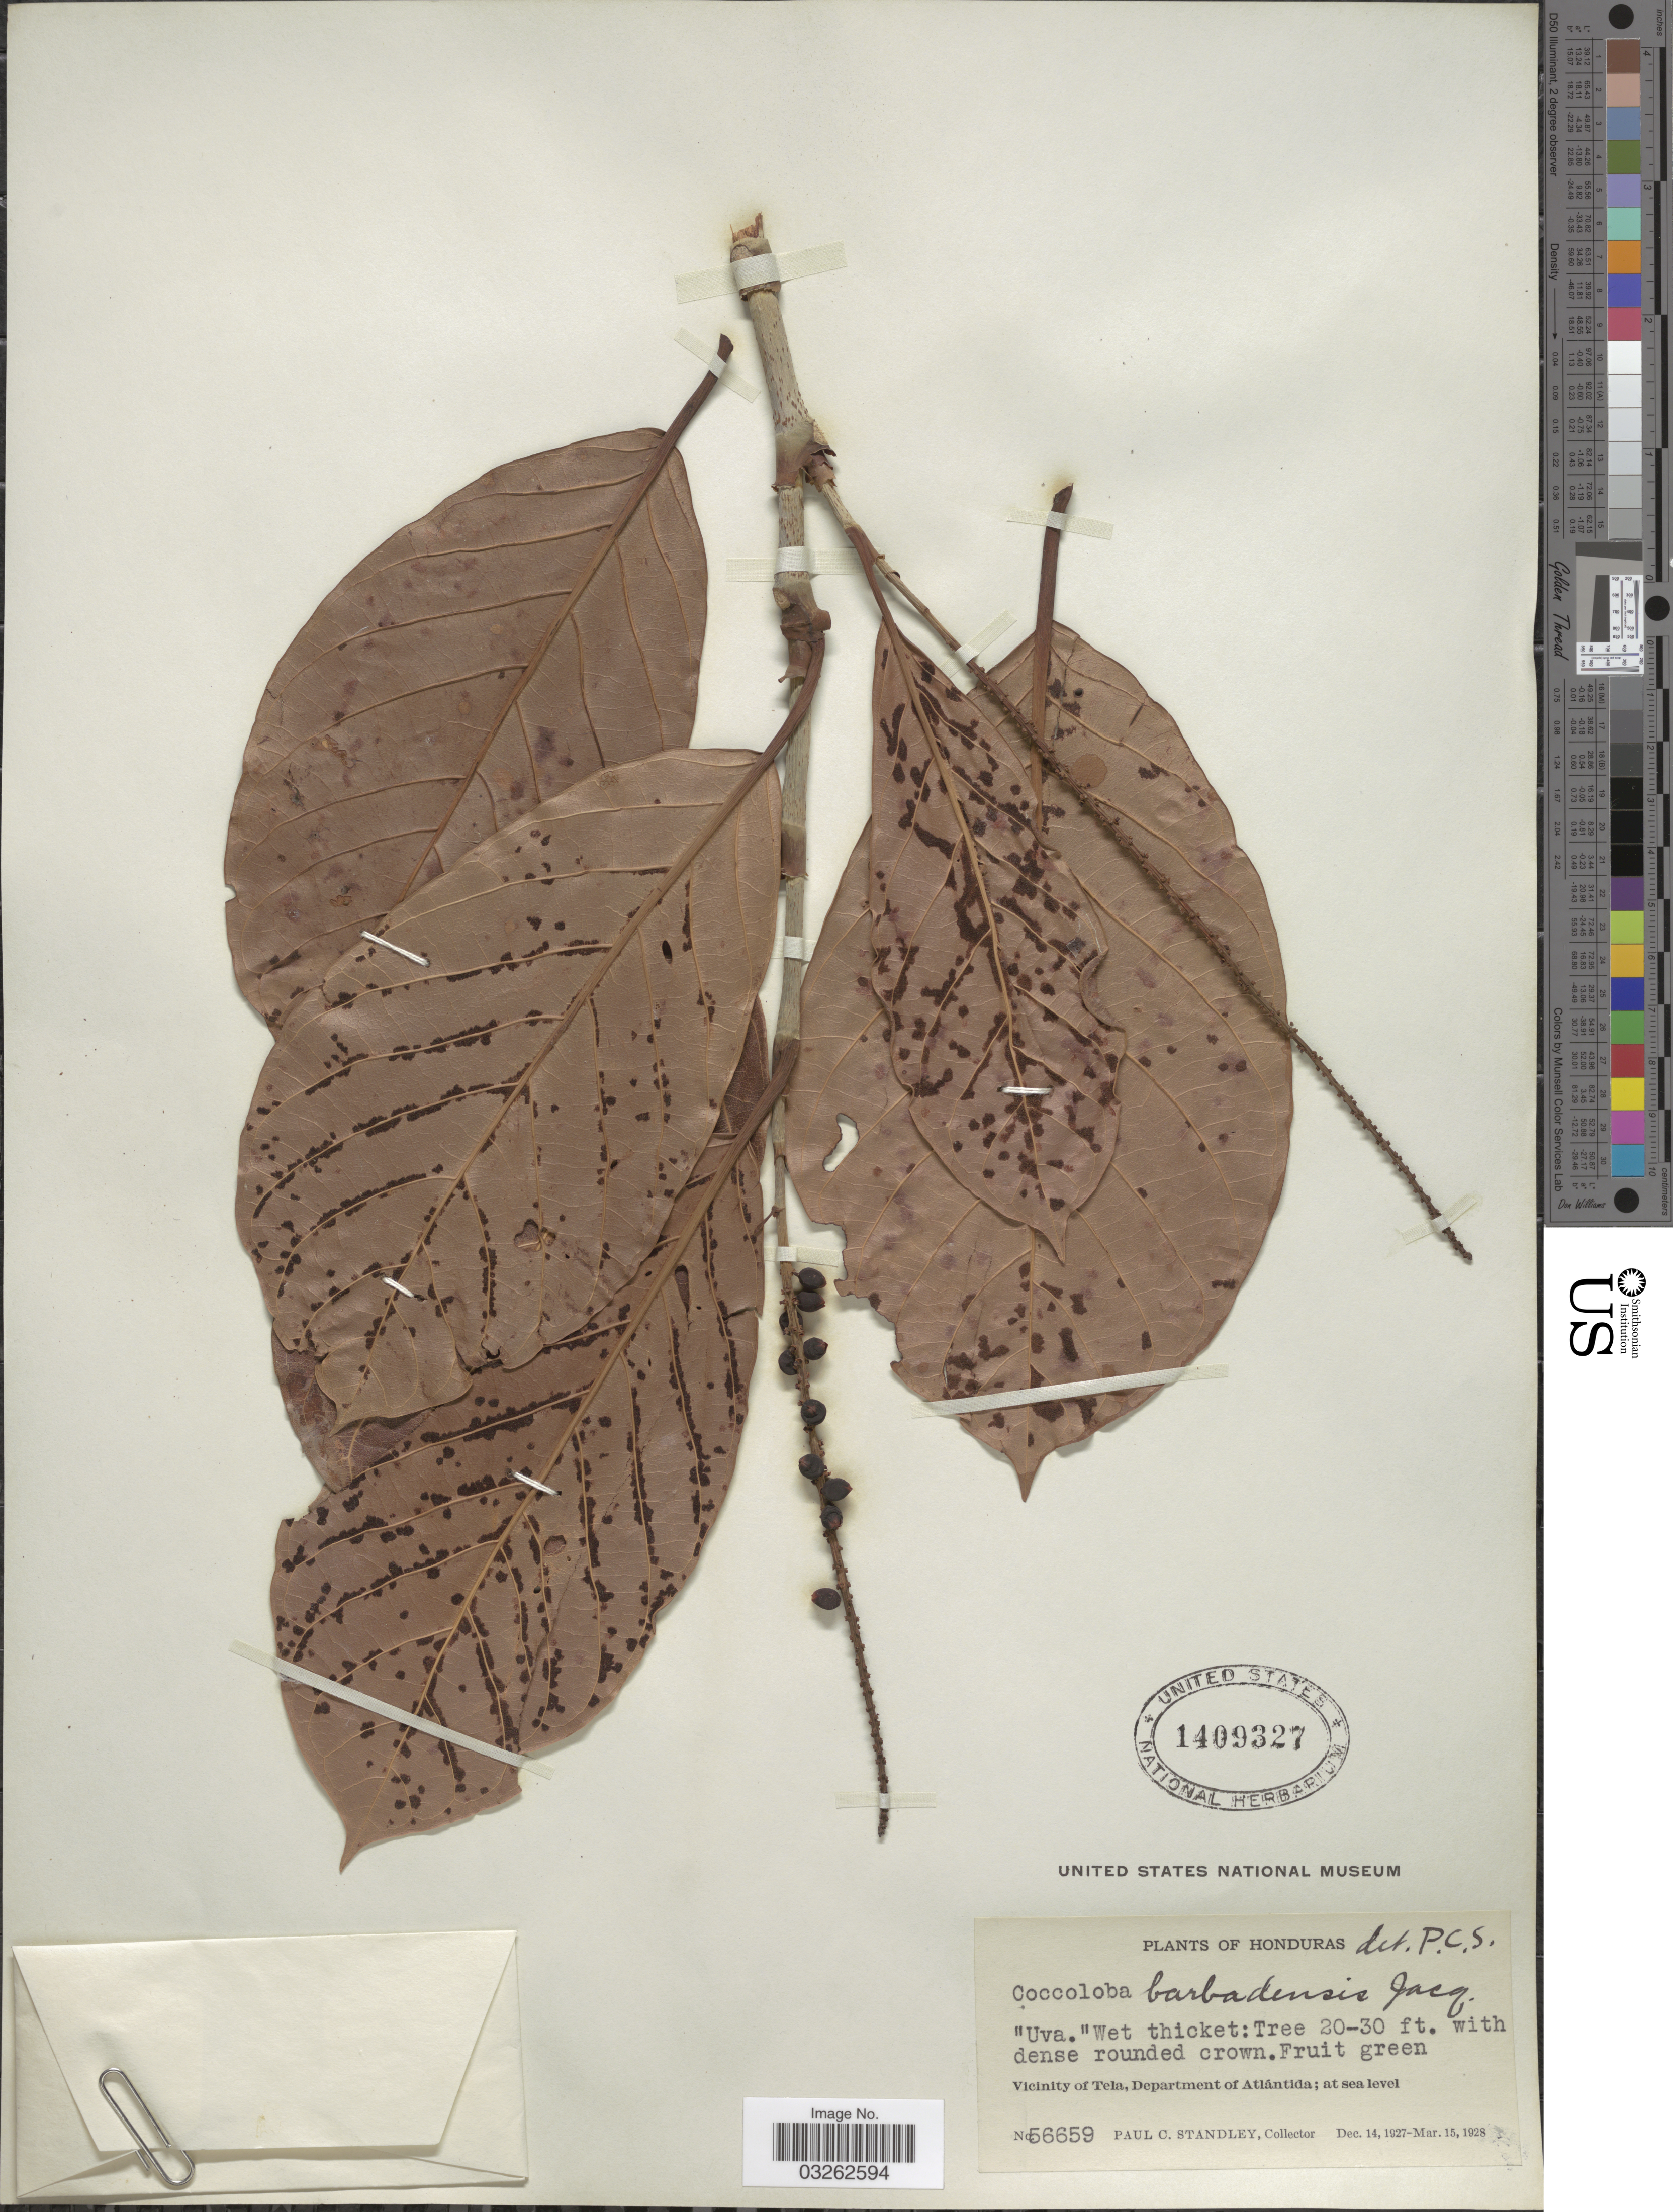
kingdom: Plantae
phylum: Tracheophyta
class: Magnoliopsida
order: Caryophyllales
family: Polygonaceae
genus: Coccoloba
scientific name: Coccoloba barbadensis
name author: Jacq.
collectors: P. C. Standley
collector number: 56659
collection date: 1927-12-14/1928-03-15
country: Honduras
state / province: Atlántida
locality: Vicinity of Tela, Department of Atlántida.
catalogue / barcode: US 1409327